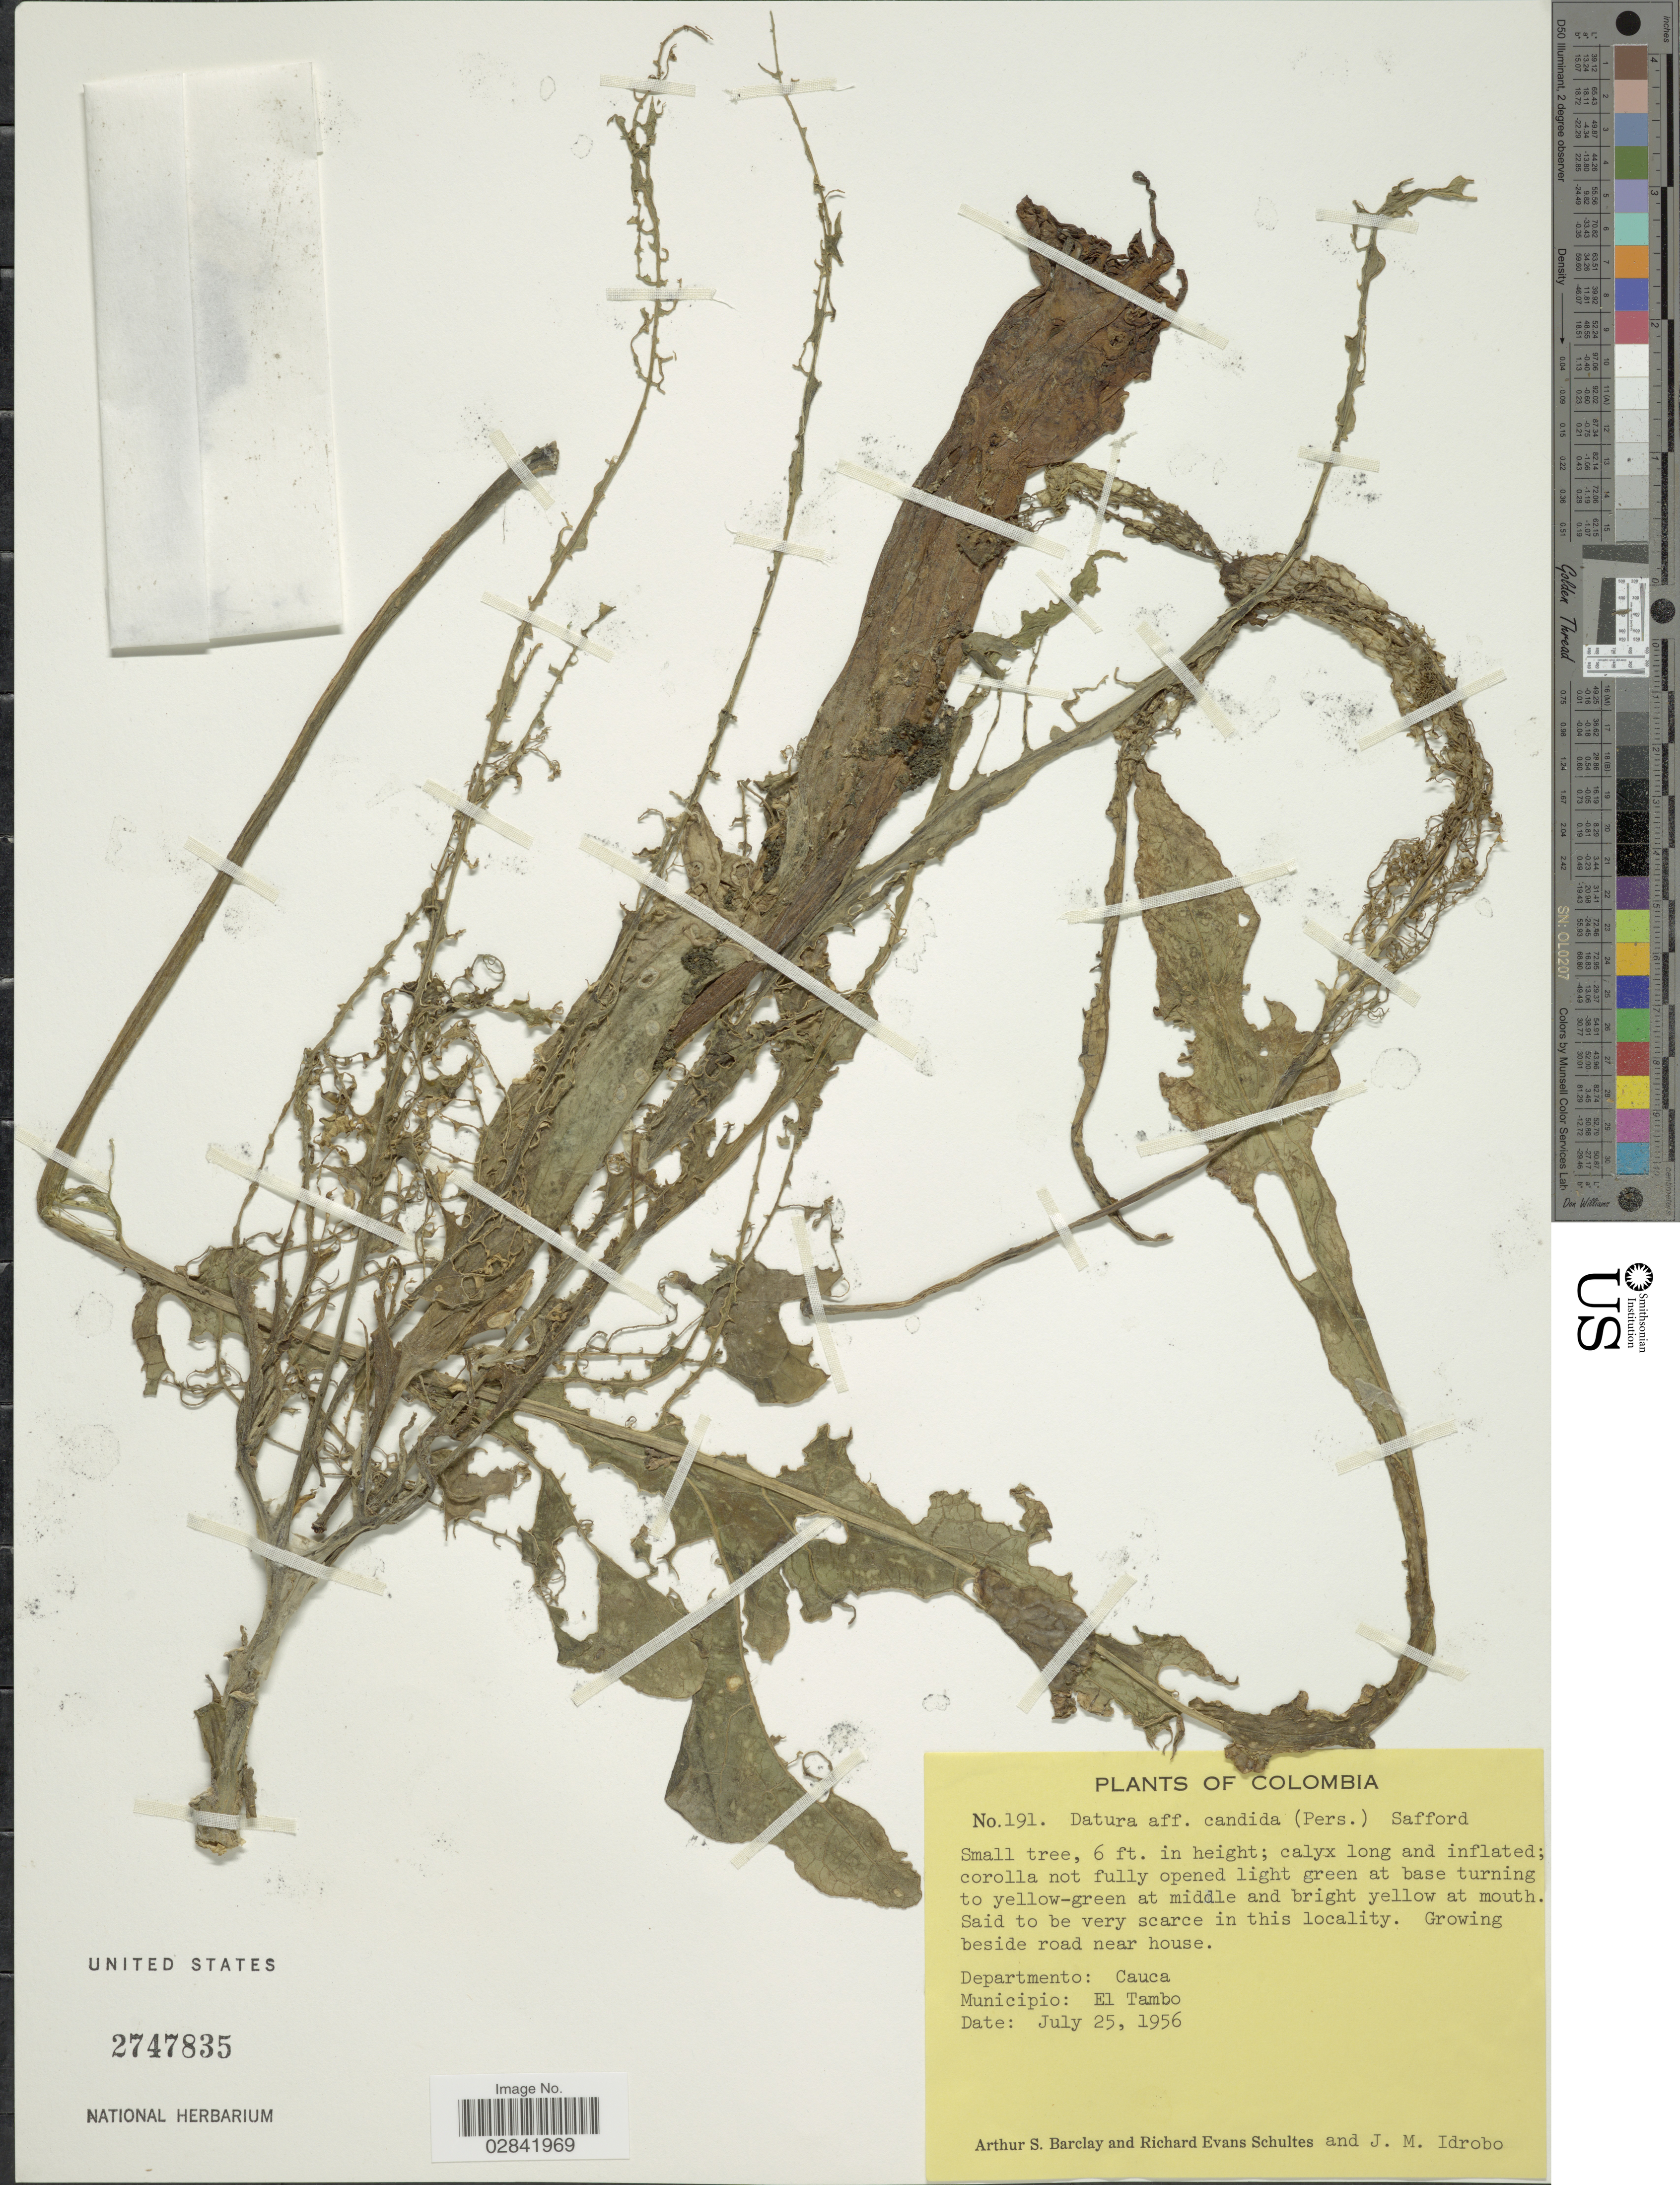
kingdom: Plantae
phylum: Tracheophyta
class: Magnoliopsida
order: Solanales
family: Solanaceae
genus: Brugmansia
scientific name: Brugmansia x candida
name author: Pers.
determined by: (US) Smithsonian Institution - National Museum of Natural History - Department of Botany (UNITED STATES)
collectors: A. S. Barclay, R. E. Schultes & J. M. Idrobo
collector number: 191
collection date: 1956-07-25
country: Colombia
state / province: Cauca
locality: Departmento: Cauca, Municipio: El Tambo.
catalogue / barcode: US 2747835